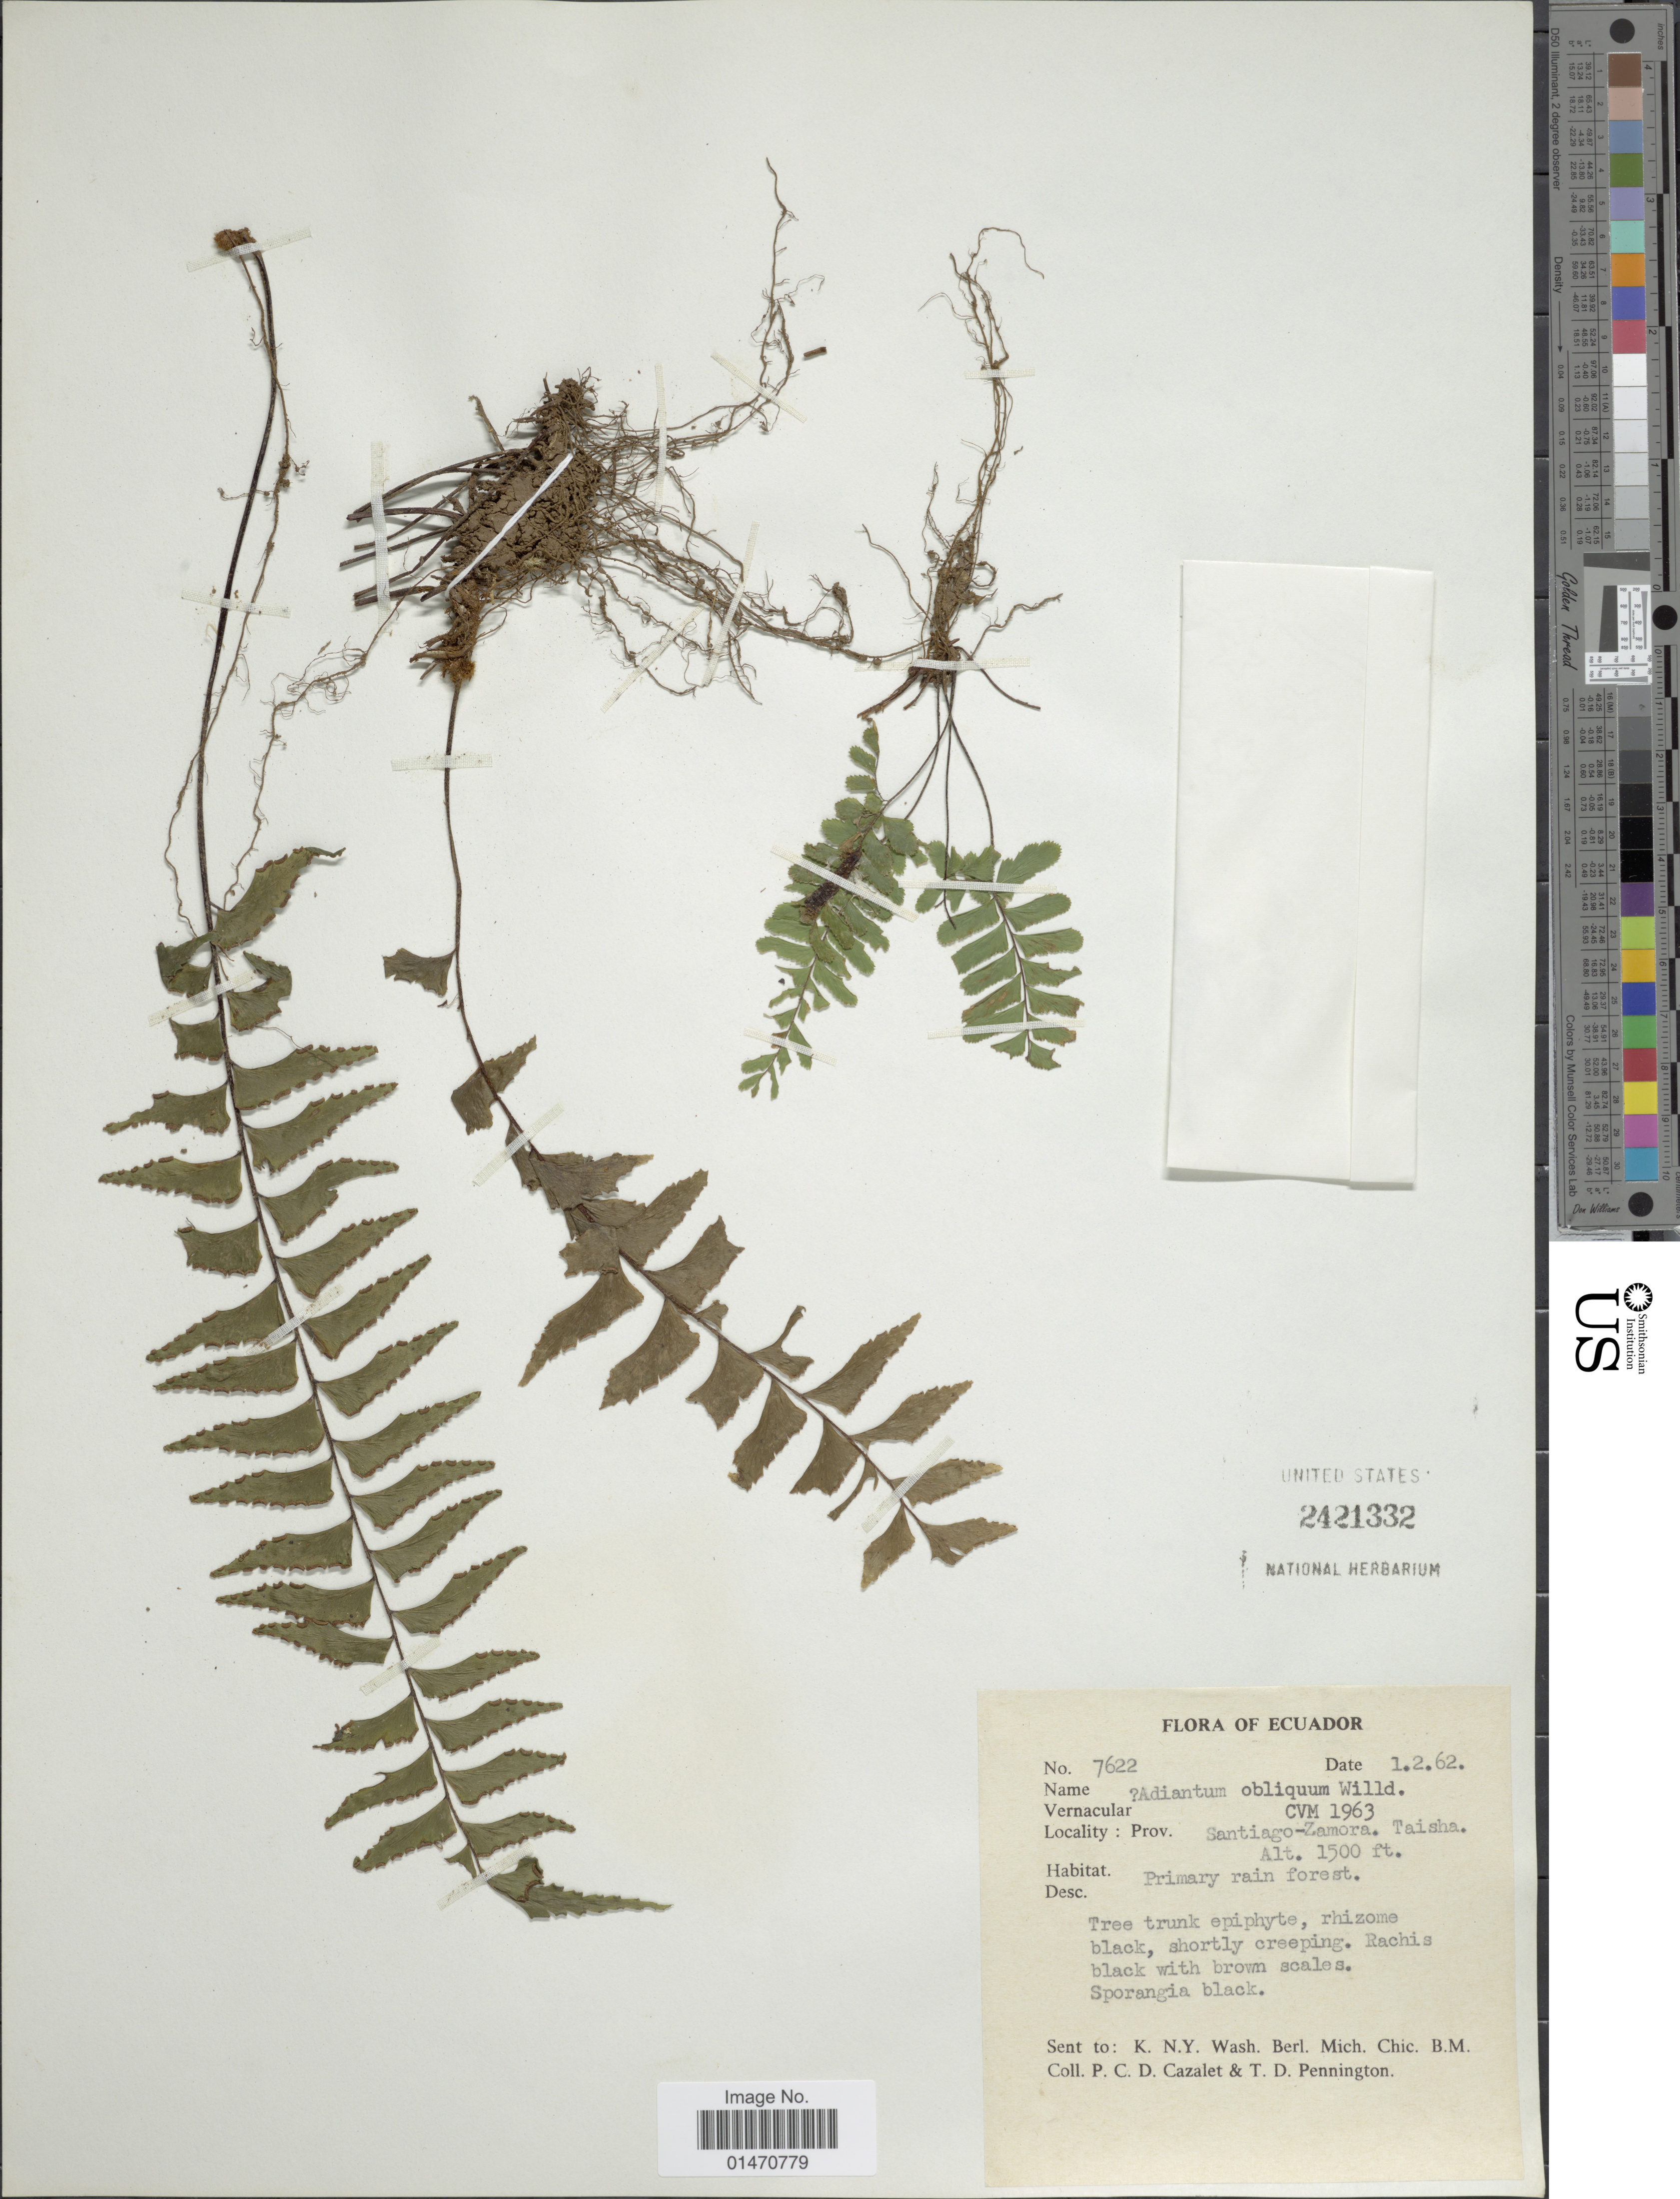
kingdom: Plantae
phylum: Tracheophyta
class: Polypodiopsida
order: Polypodiales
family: Pteridaceae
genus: Adiantum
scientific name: Adiantum obliquum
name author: Willd.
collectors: P. C. D. Cazalet & T. D. Pennington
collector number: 7622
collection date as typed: Transcribed d/m/y: 1/2/62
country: Ecuador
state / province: Zamora-Chinchipe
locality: Prov. Santiago-Zamora, Taisha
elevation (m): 457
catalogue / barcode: US 2421332